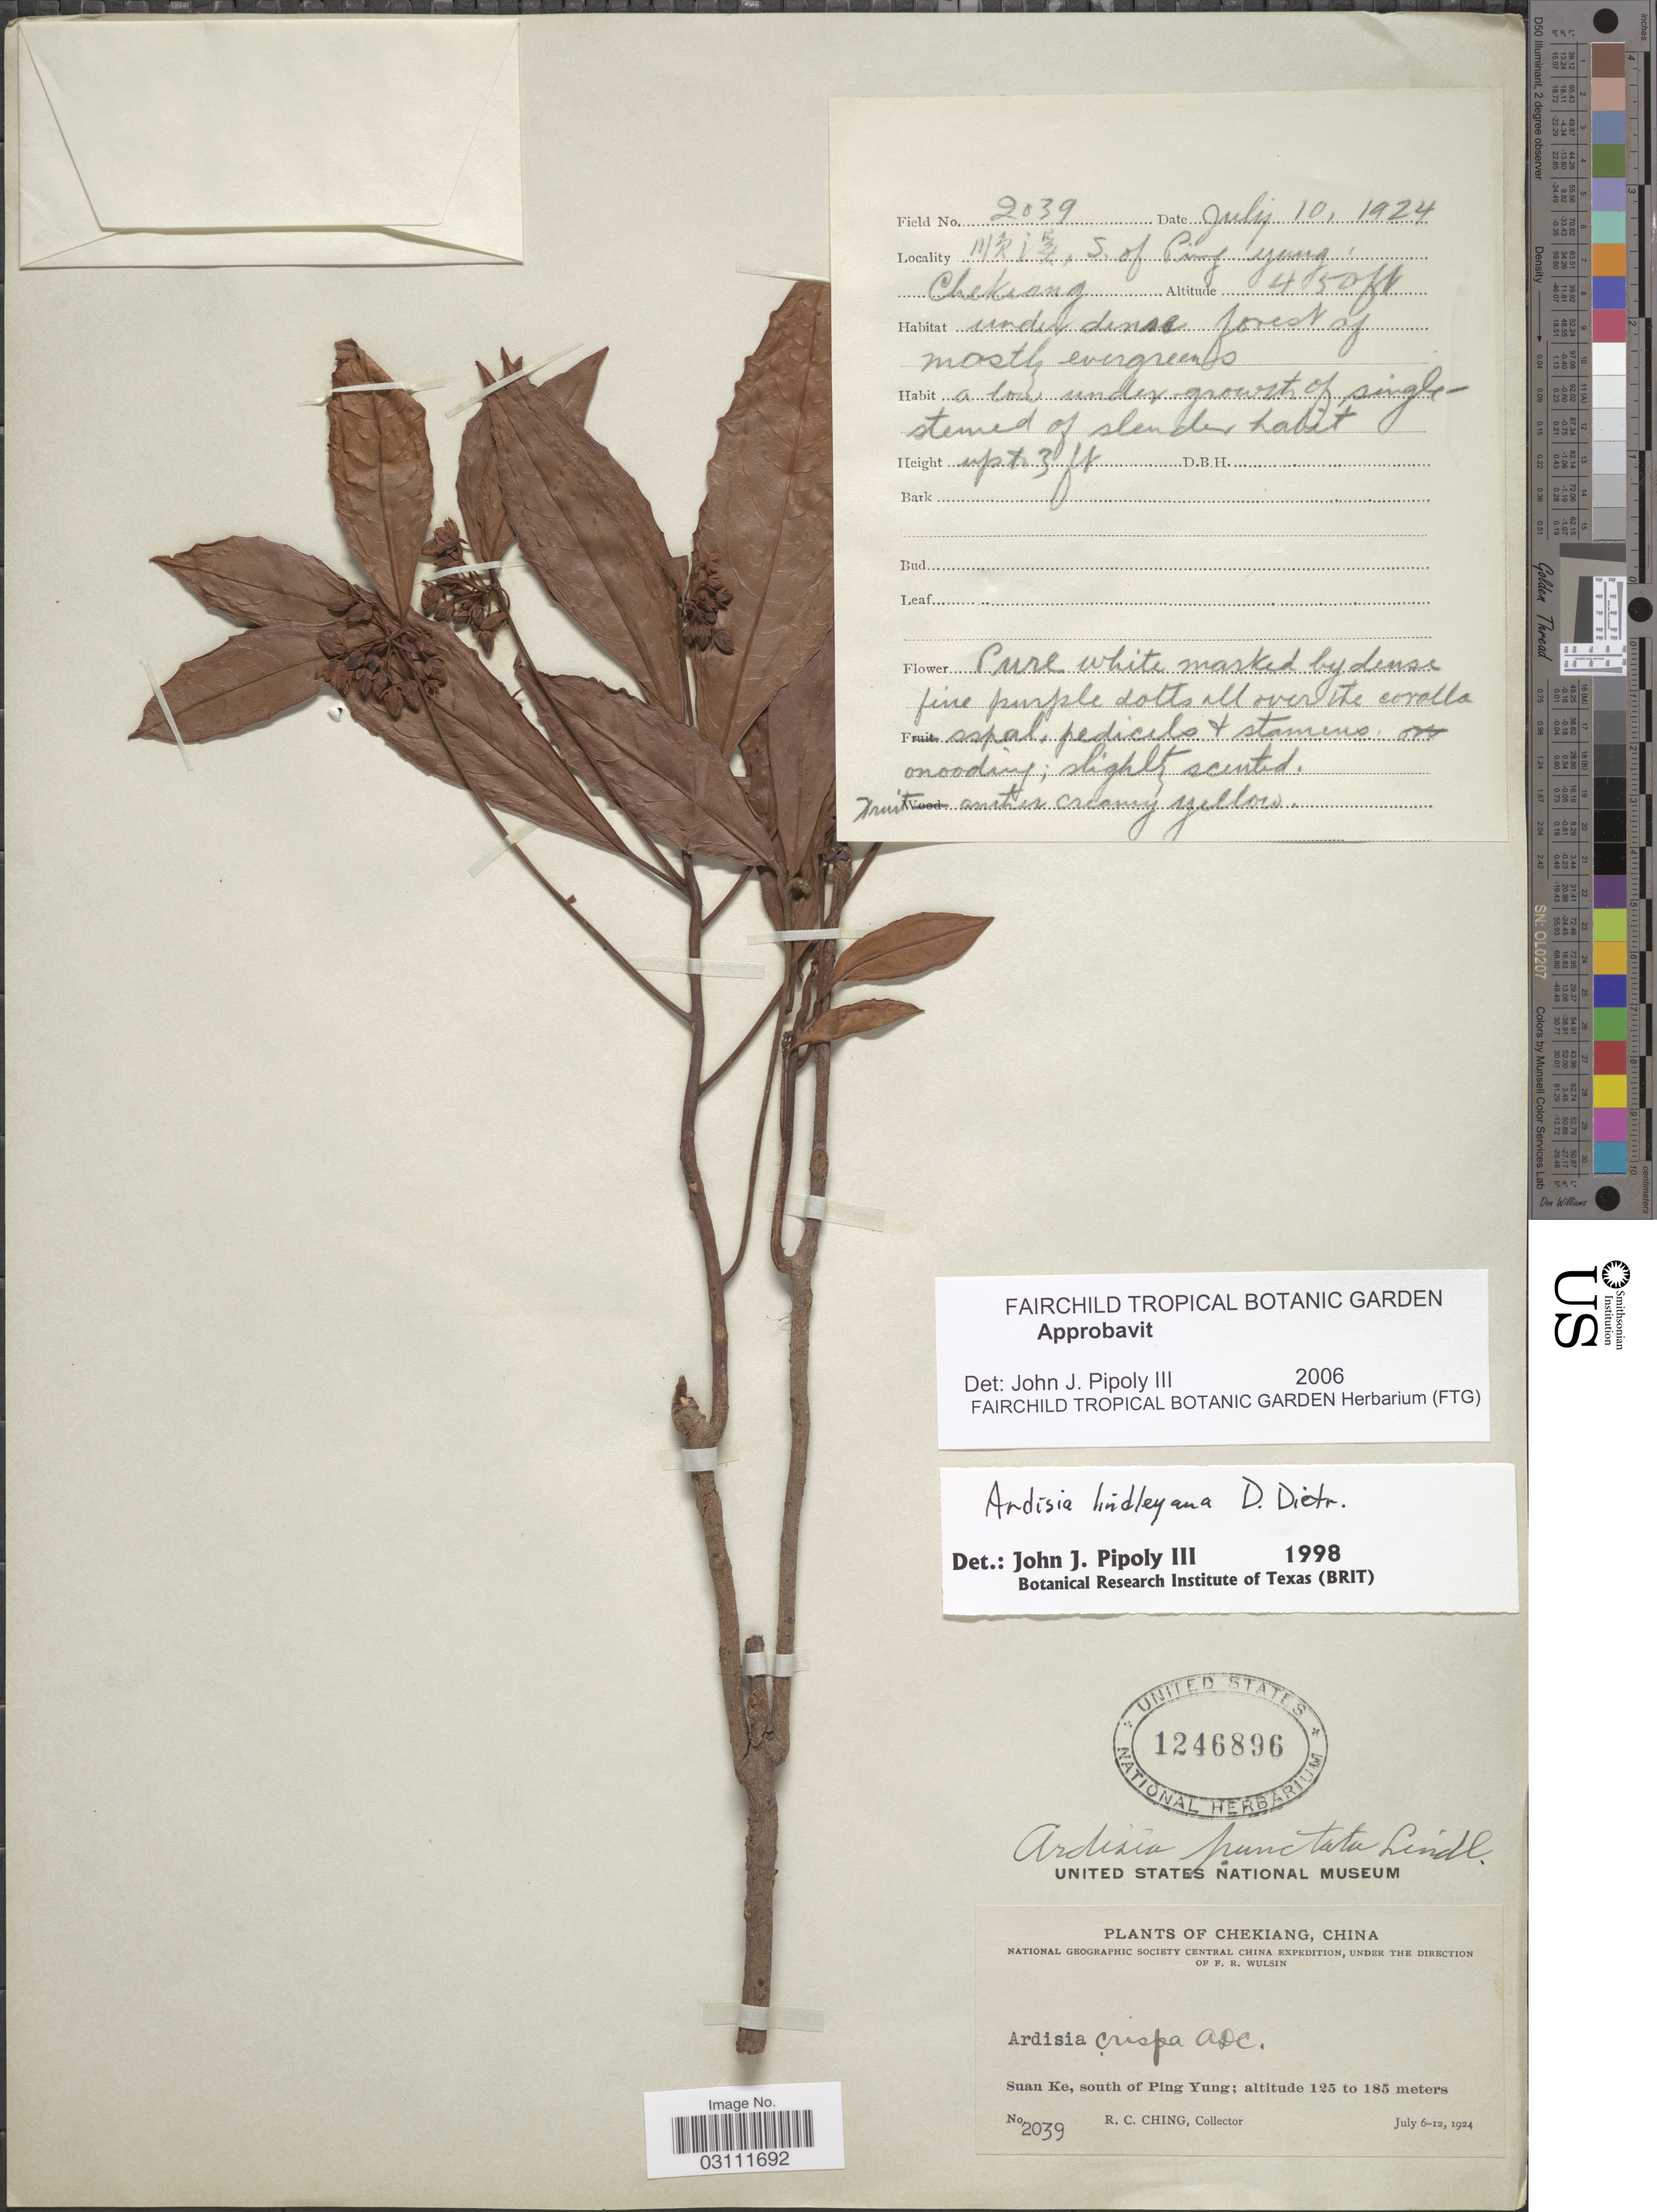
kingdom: Plantae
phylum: Tracheophyta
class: Magnoliopsida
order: Ericales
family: Primulaceae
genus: Ardisia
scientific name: Ardisia lindleyana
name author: D. Dietr.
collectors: R. C. Ching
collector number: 2039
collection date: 1924-07-06/1924-07-12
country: China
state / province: Zhejiang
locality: Chekiang, Suan Ke, south of Ping Yung.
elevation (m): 125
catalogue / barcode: US 1246896